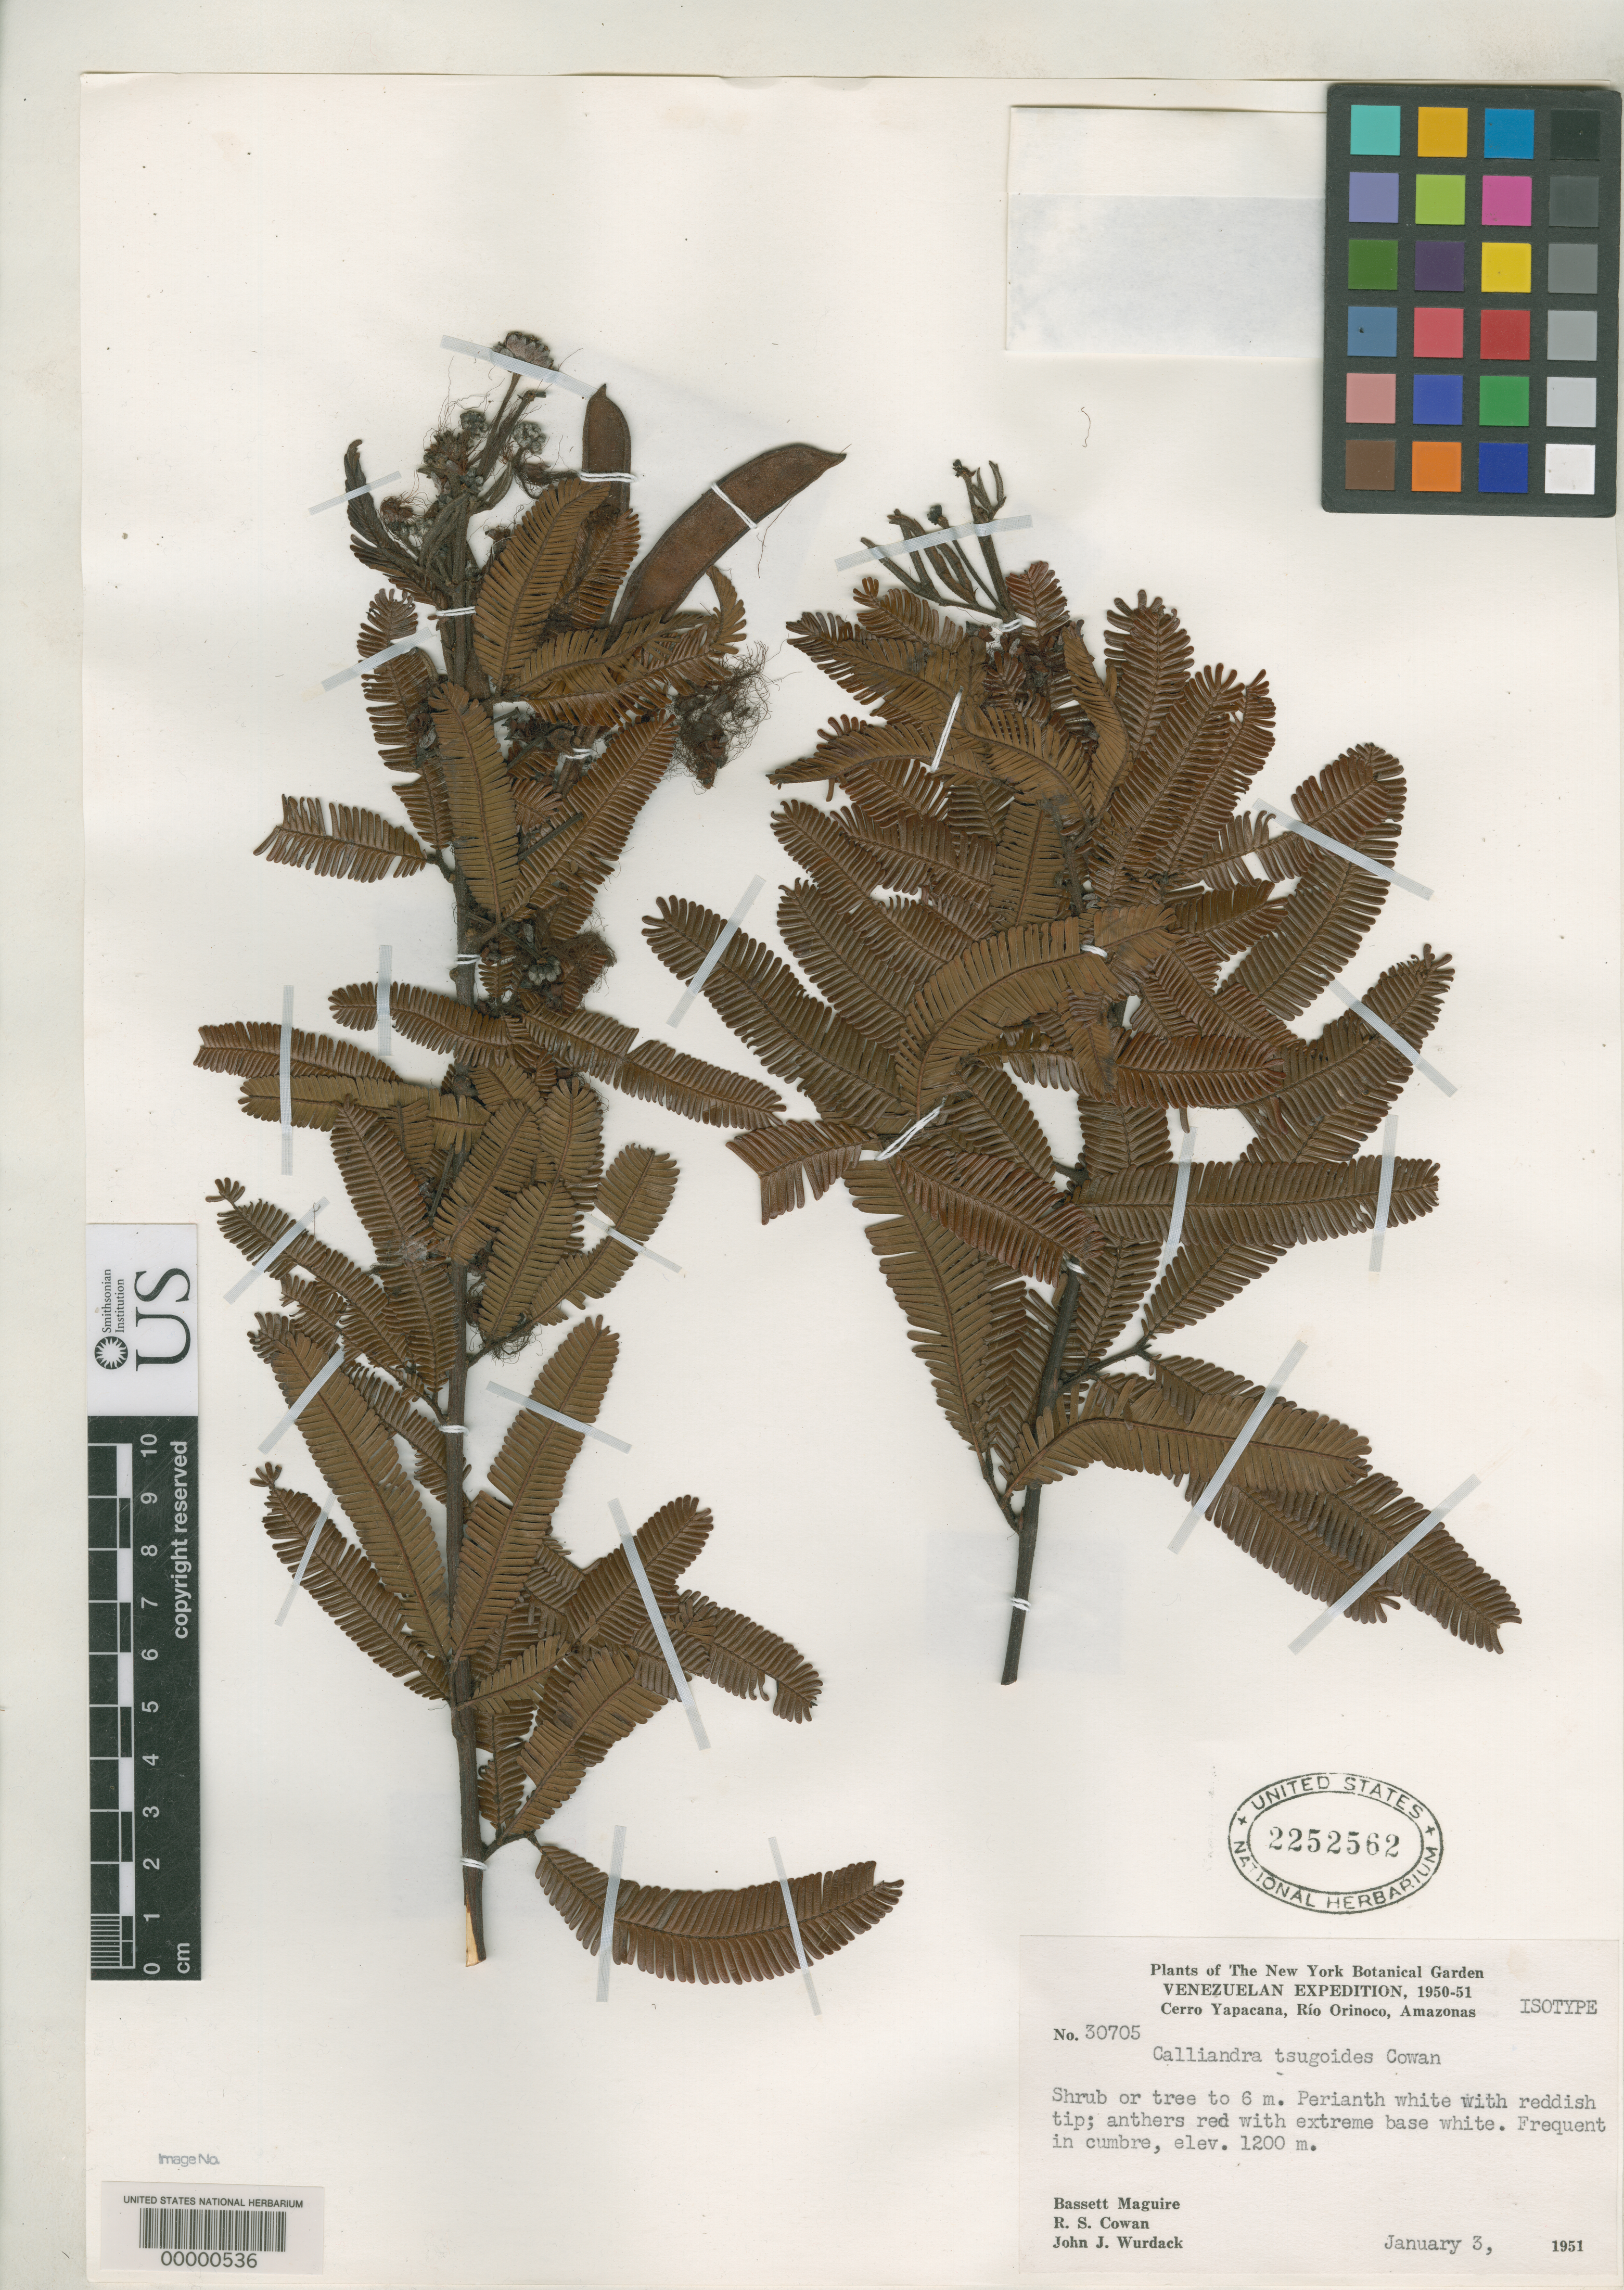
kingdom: Plantae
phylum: Tracheophyta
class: Magnoliopsida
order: Fabales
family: Fabaceae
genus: Calliandra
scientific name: Calliandra tsugoides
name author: R.S. Cowan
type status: Isotype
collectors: B. Maguire, R. S. Cowan & J. J. Wurdack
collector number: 30705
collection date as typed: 03 Jan 1951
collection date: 1951-01-03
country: Venezuela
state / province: Amazonas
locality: Cerro Yapacana, Rio Orinoco.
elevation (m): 1200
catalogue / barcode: US 2252562